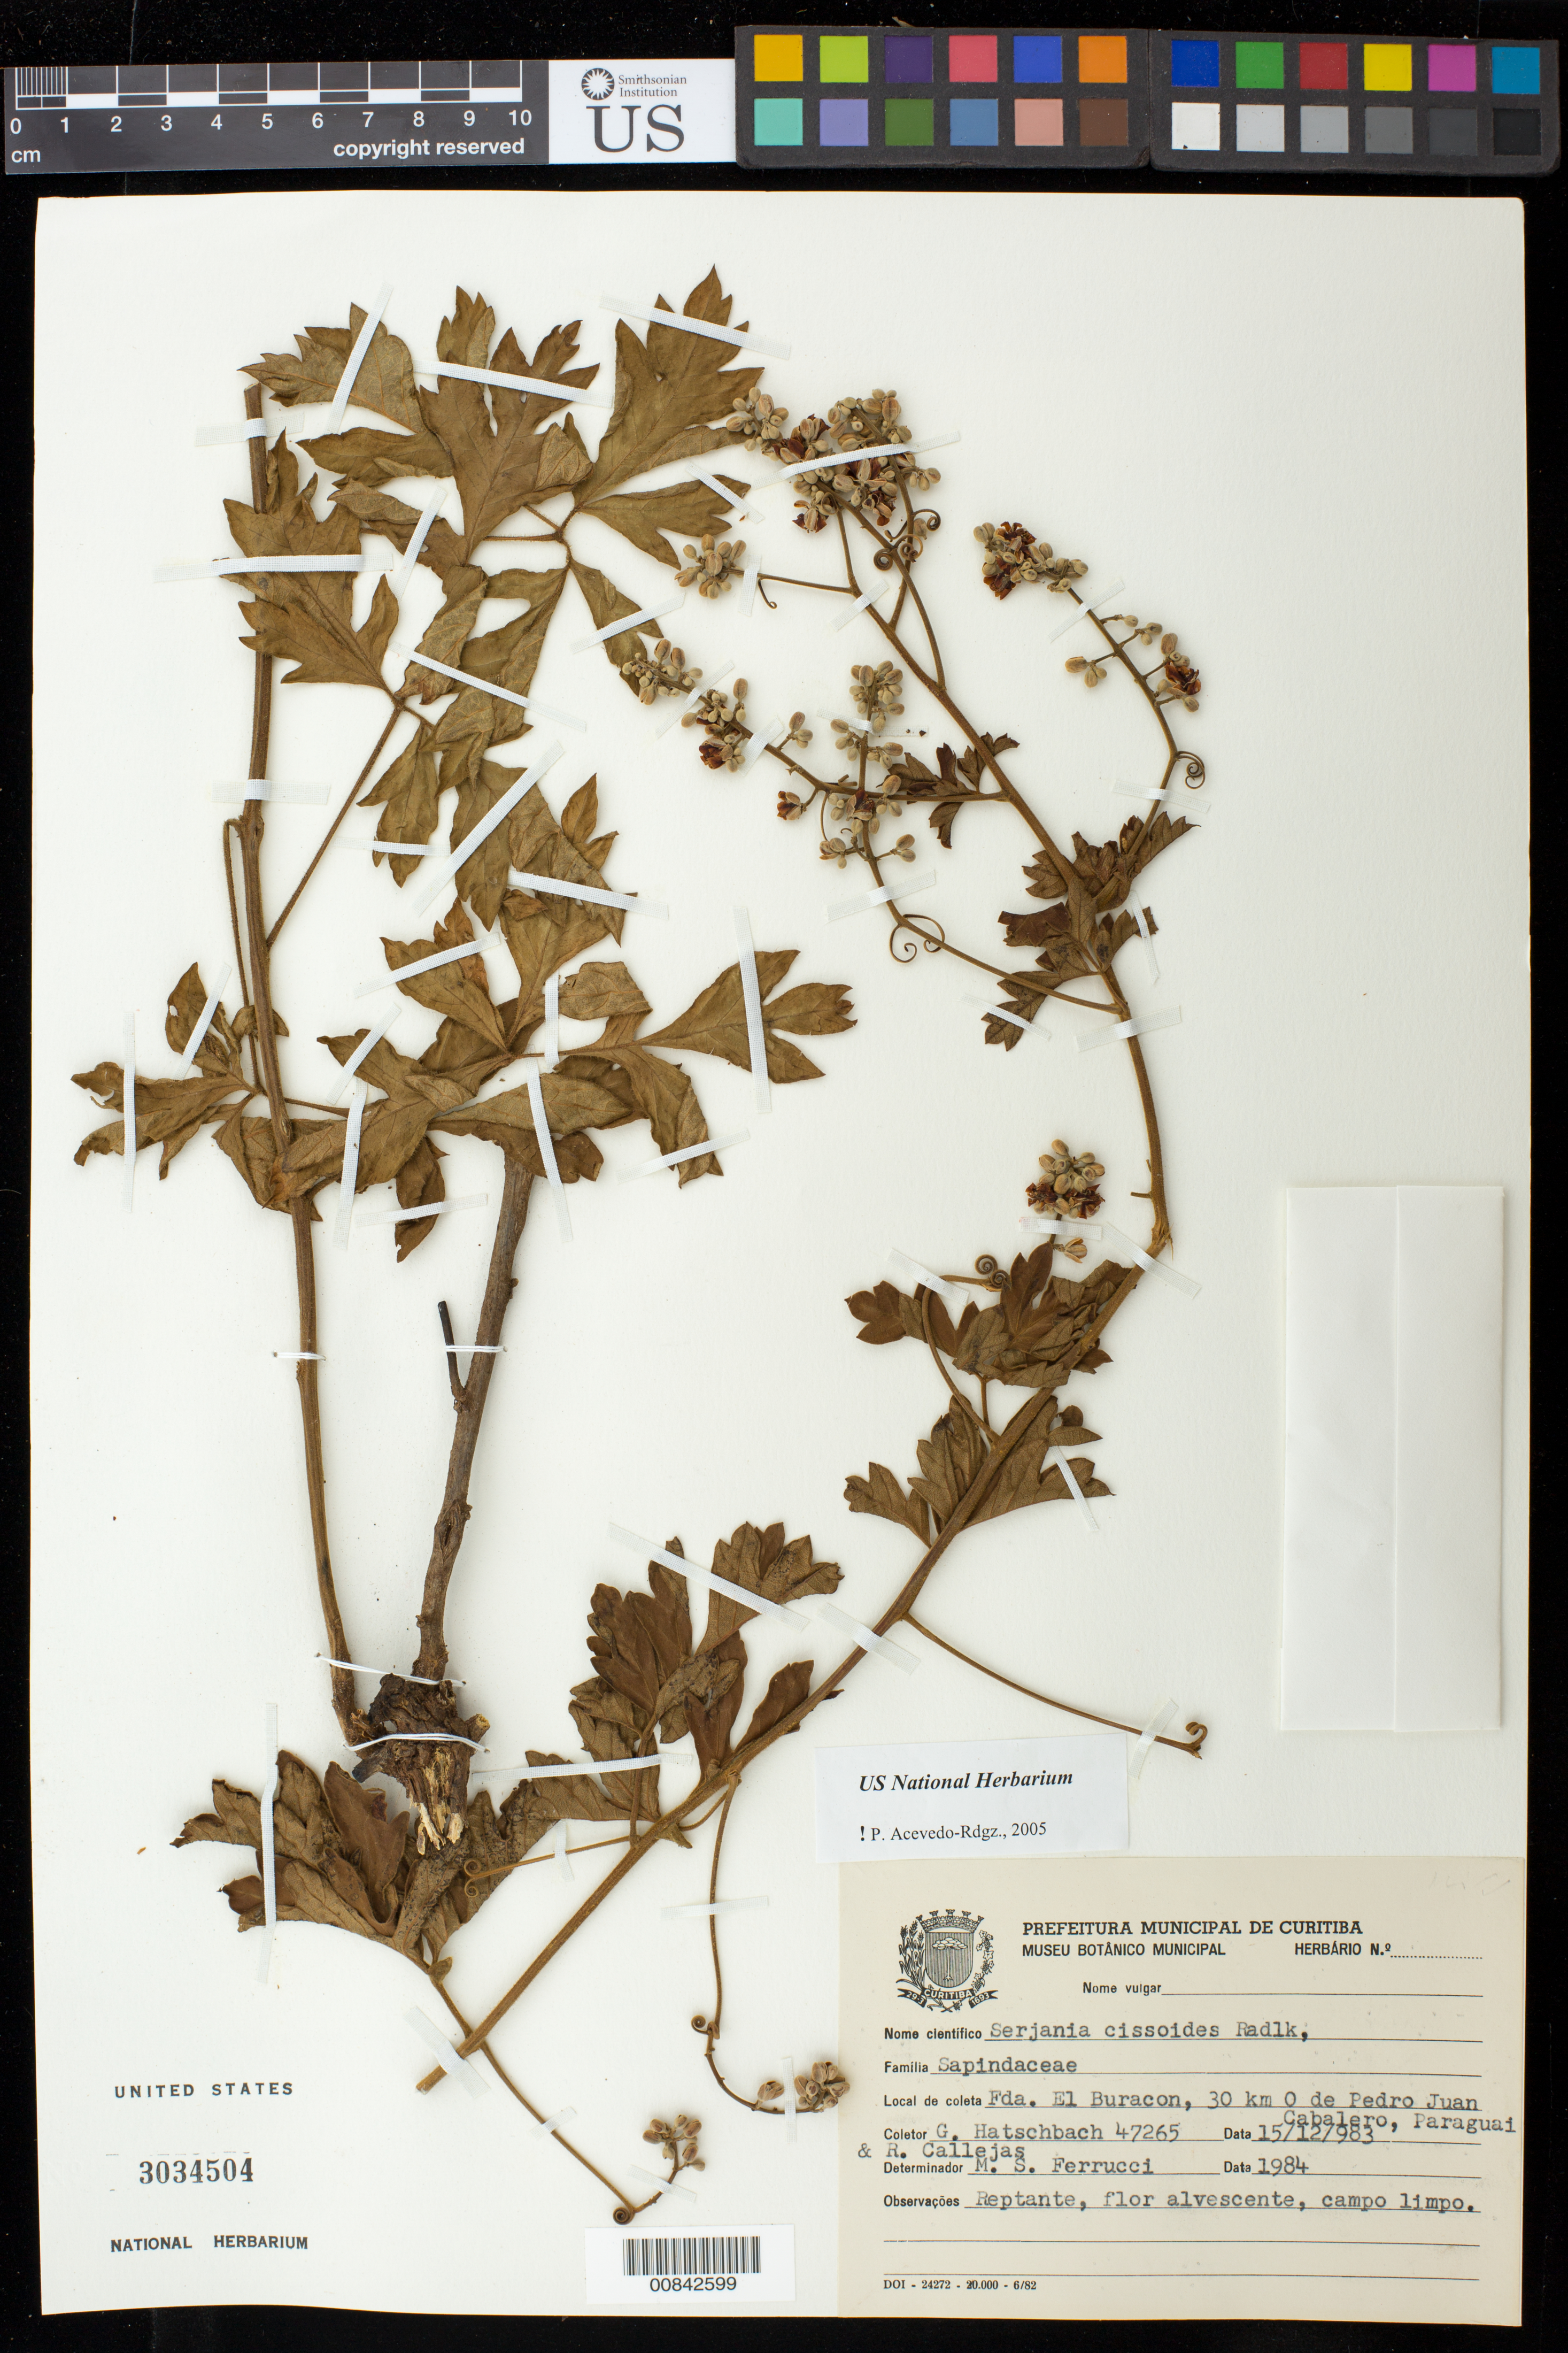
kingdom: Plantae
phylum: Tracheophyta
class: Magnoliopsida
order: Sapindales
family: Sapindaceae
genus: Serjania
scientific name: Serjania cissoides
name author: Radlk.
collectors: G. Hatschbach & R. Callejas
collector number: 47265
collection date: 1983-12-15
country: Paraguay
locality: Fda. El Buracon, 30km O de Pedro Juan Cabalero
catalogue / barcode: US 3034504